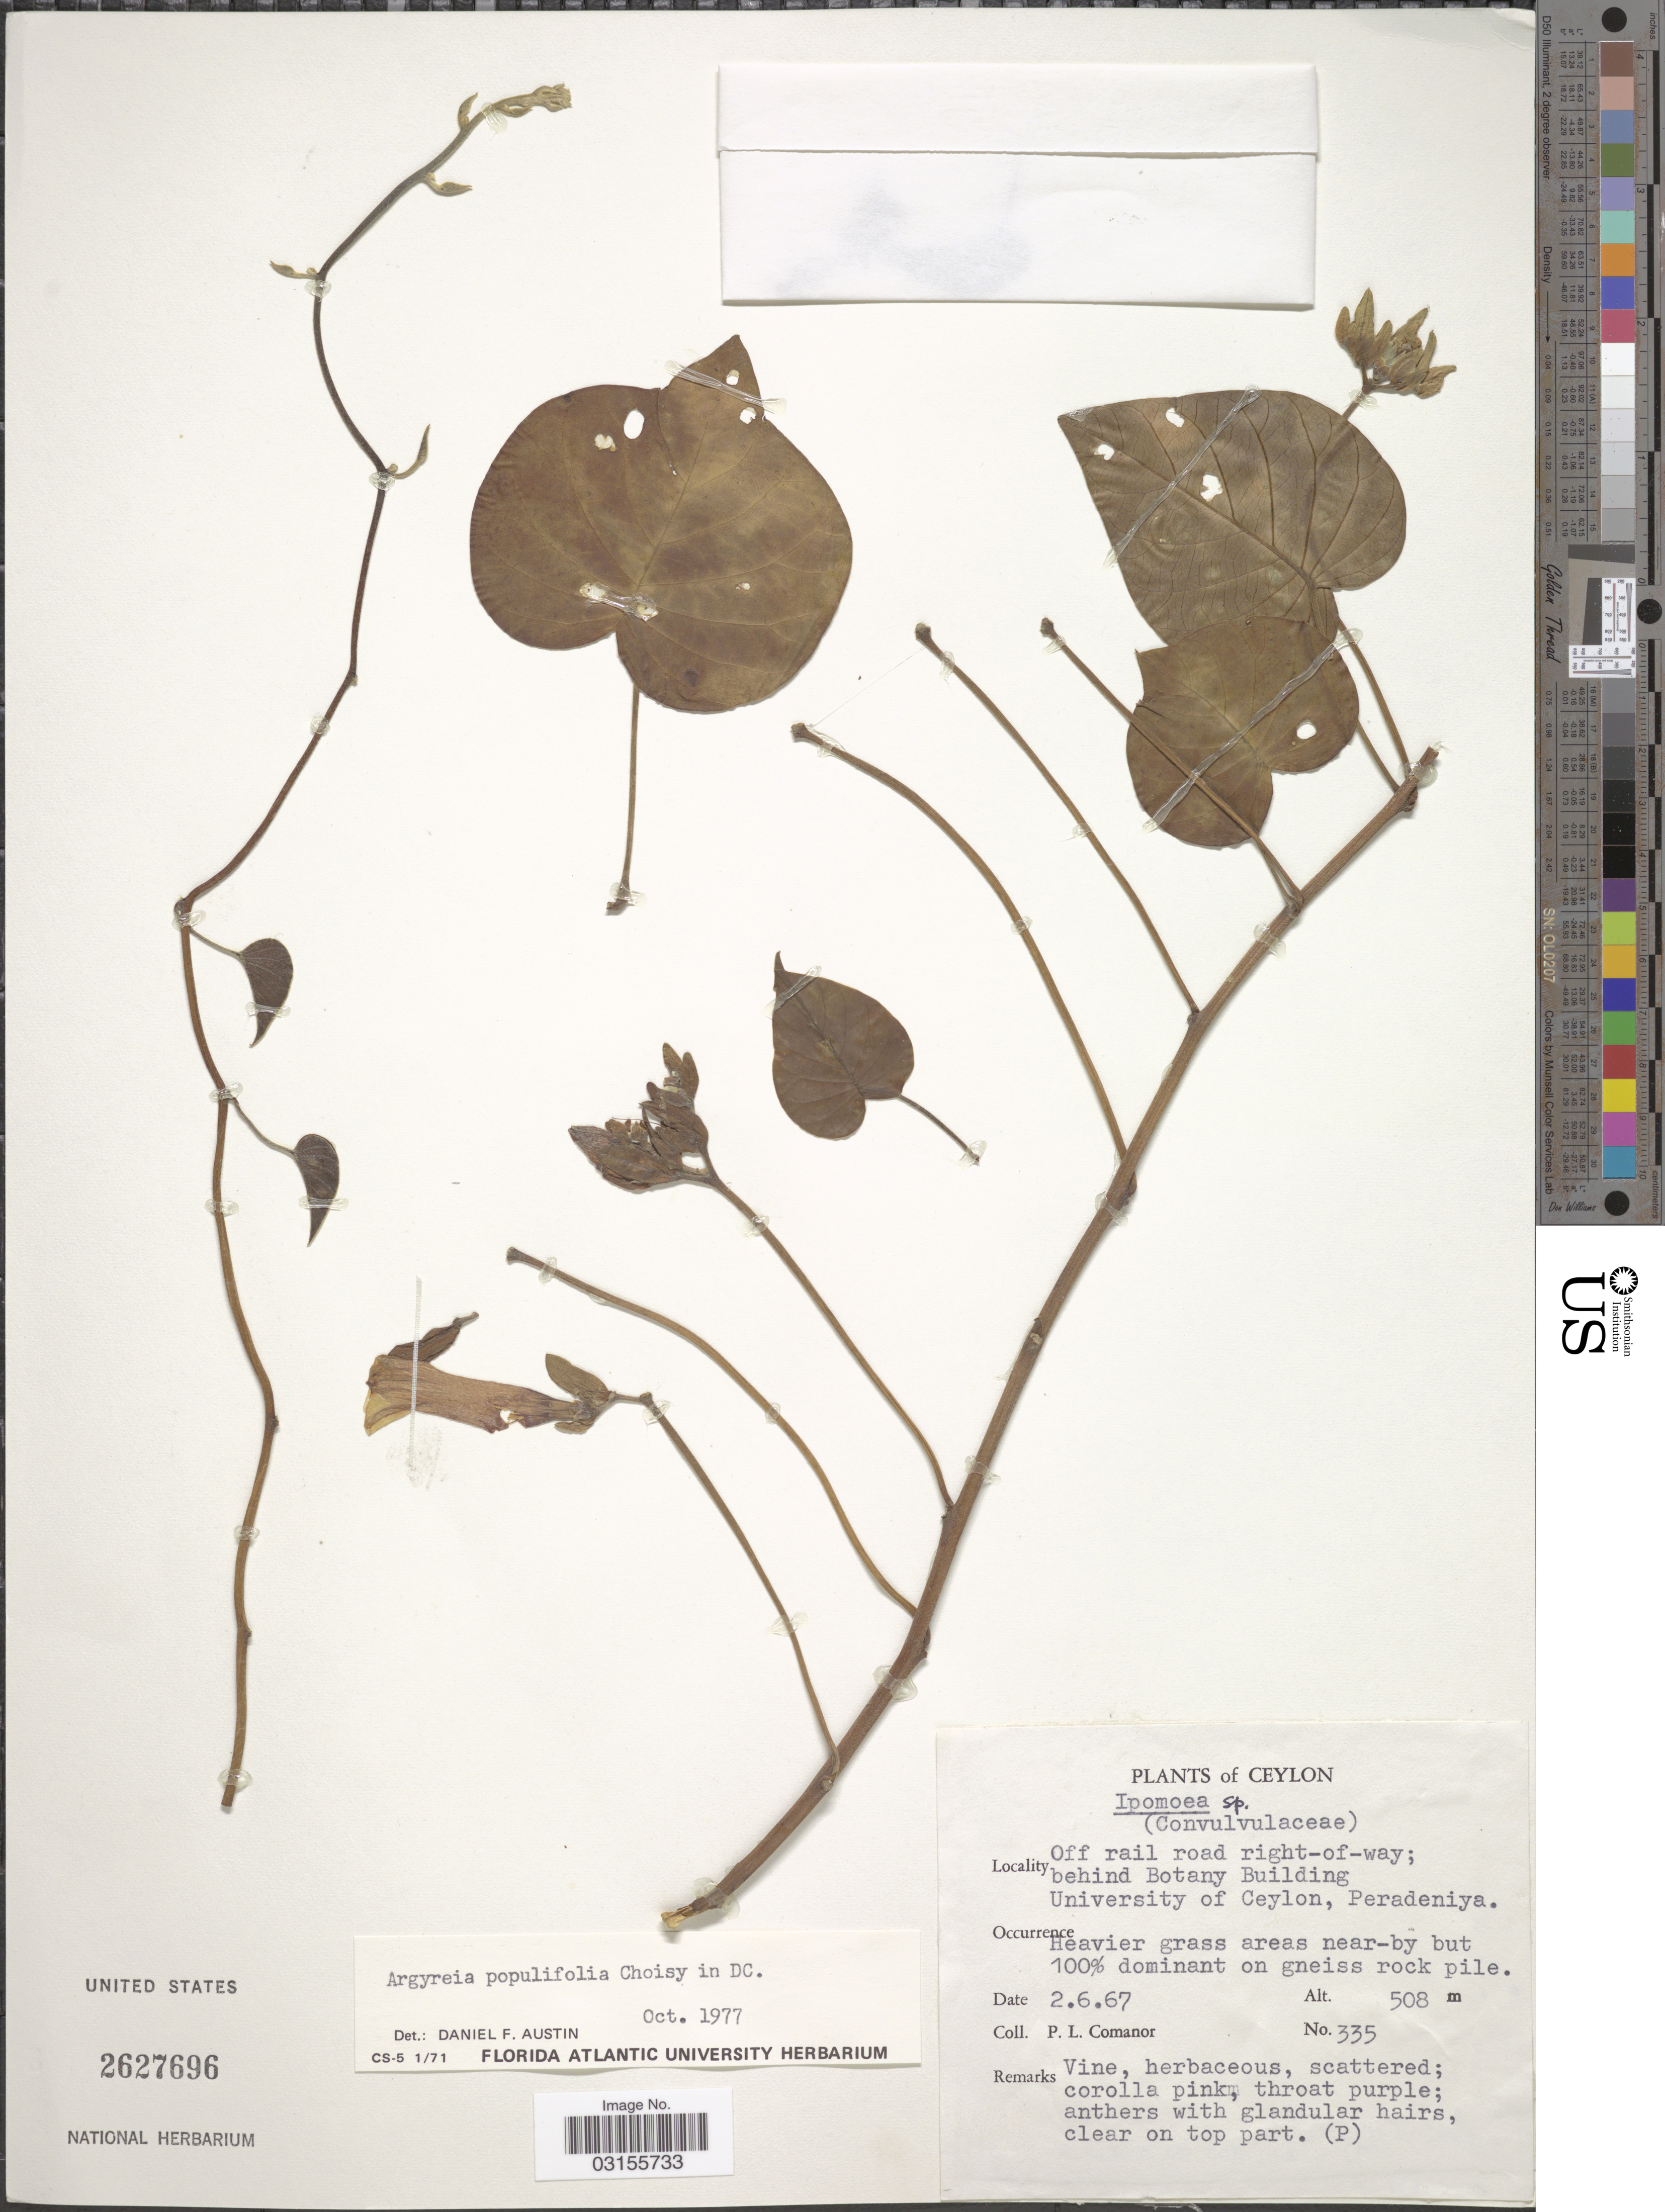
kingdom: Plantae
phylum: Tracheophyta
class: Magnoliopsida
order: Solanales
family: Convolvulaceae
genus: Argyreia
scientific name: Argyreia populifolia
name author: Choisy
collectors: P. Comanor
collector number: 335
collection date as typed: Transcribed d/m/y: 2/6/67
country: Sri Lanka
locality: Ceylon. Off rail road right-of-way; behind Botany Building University of Ceylon, Peradeniya.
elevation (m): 508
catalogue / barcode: US 2627696